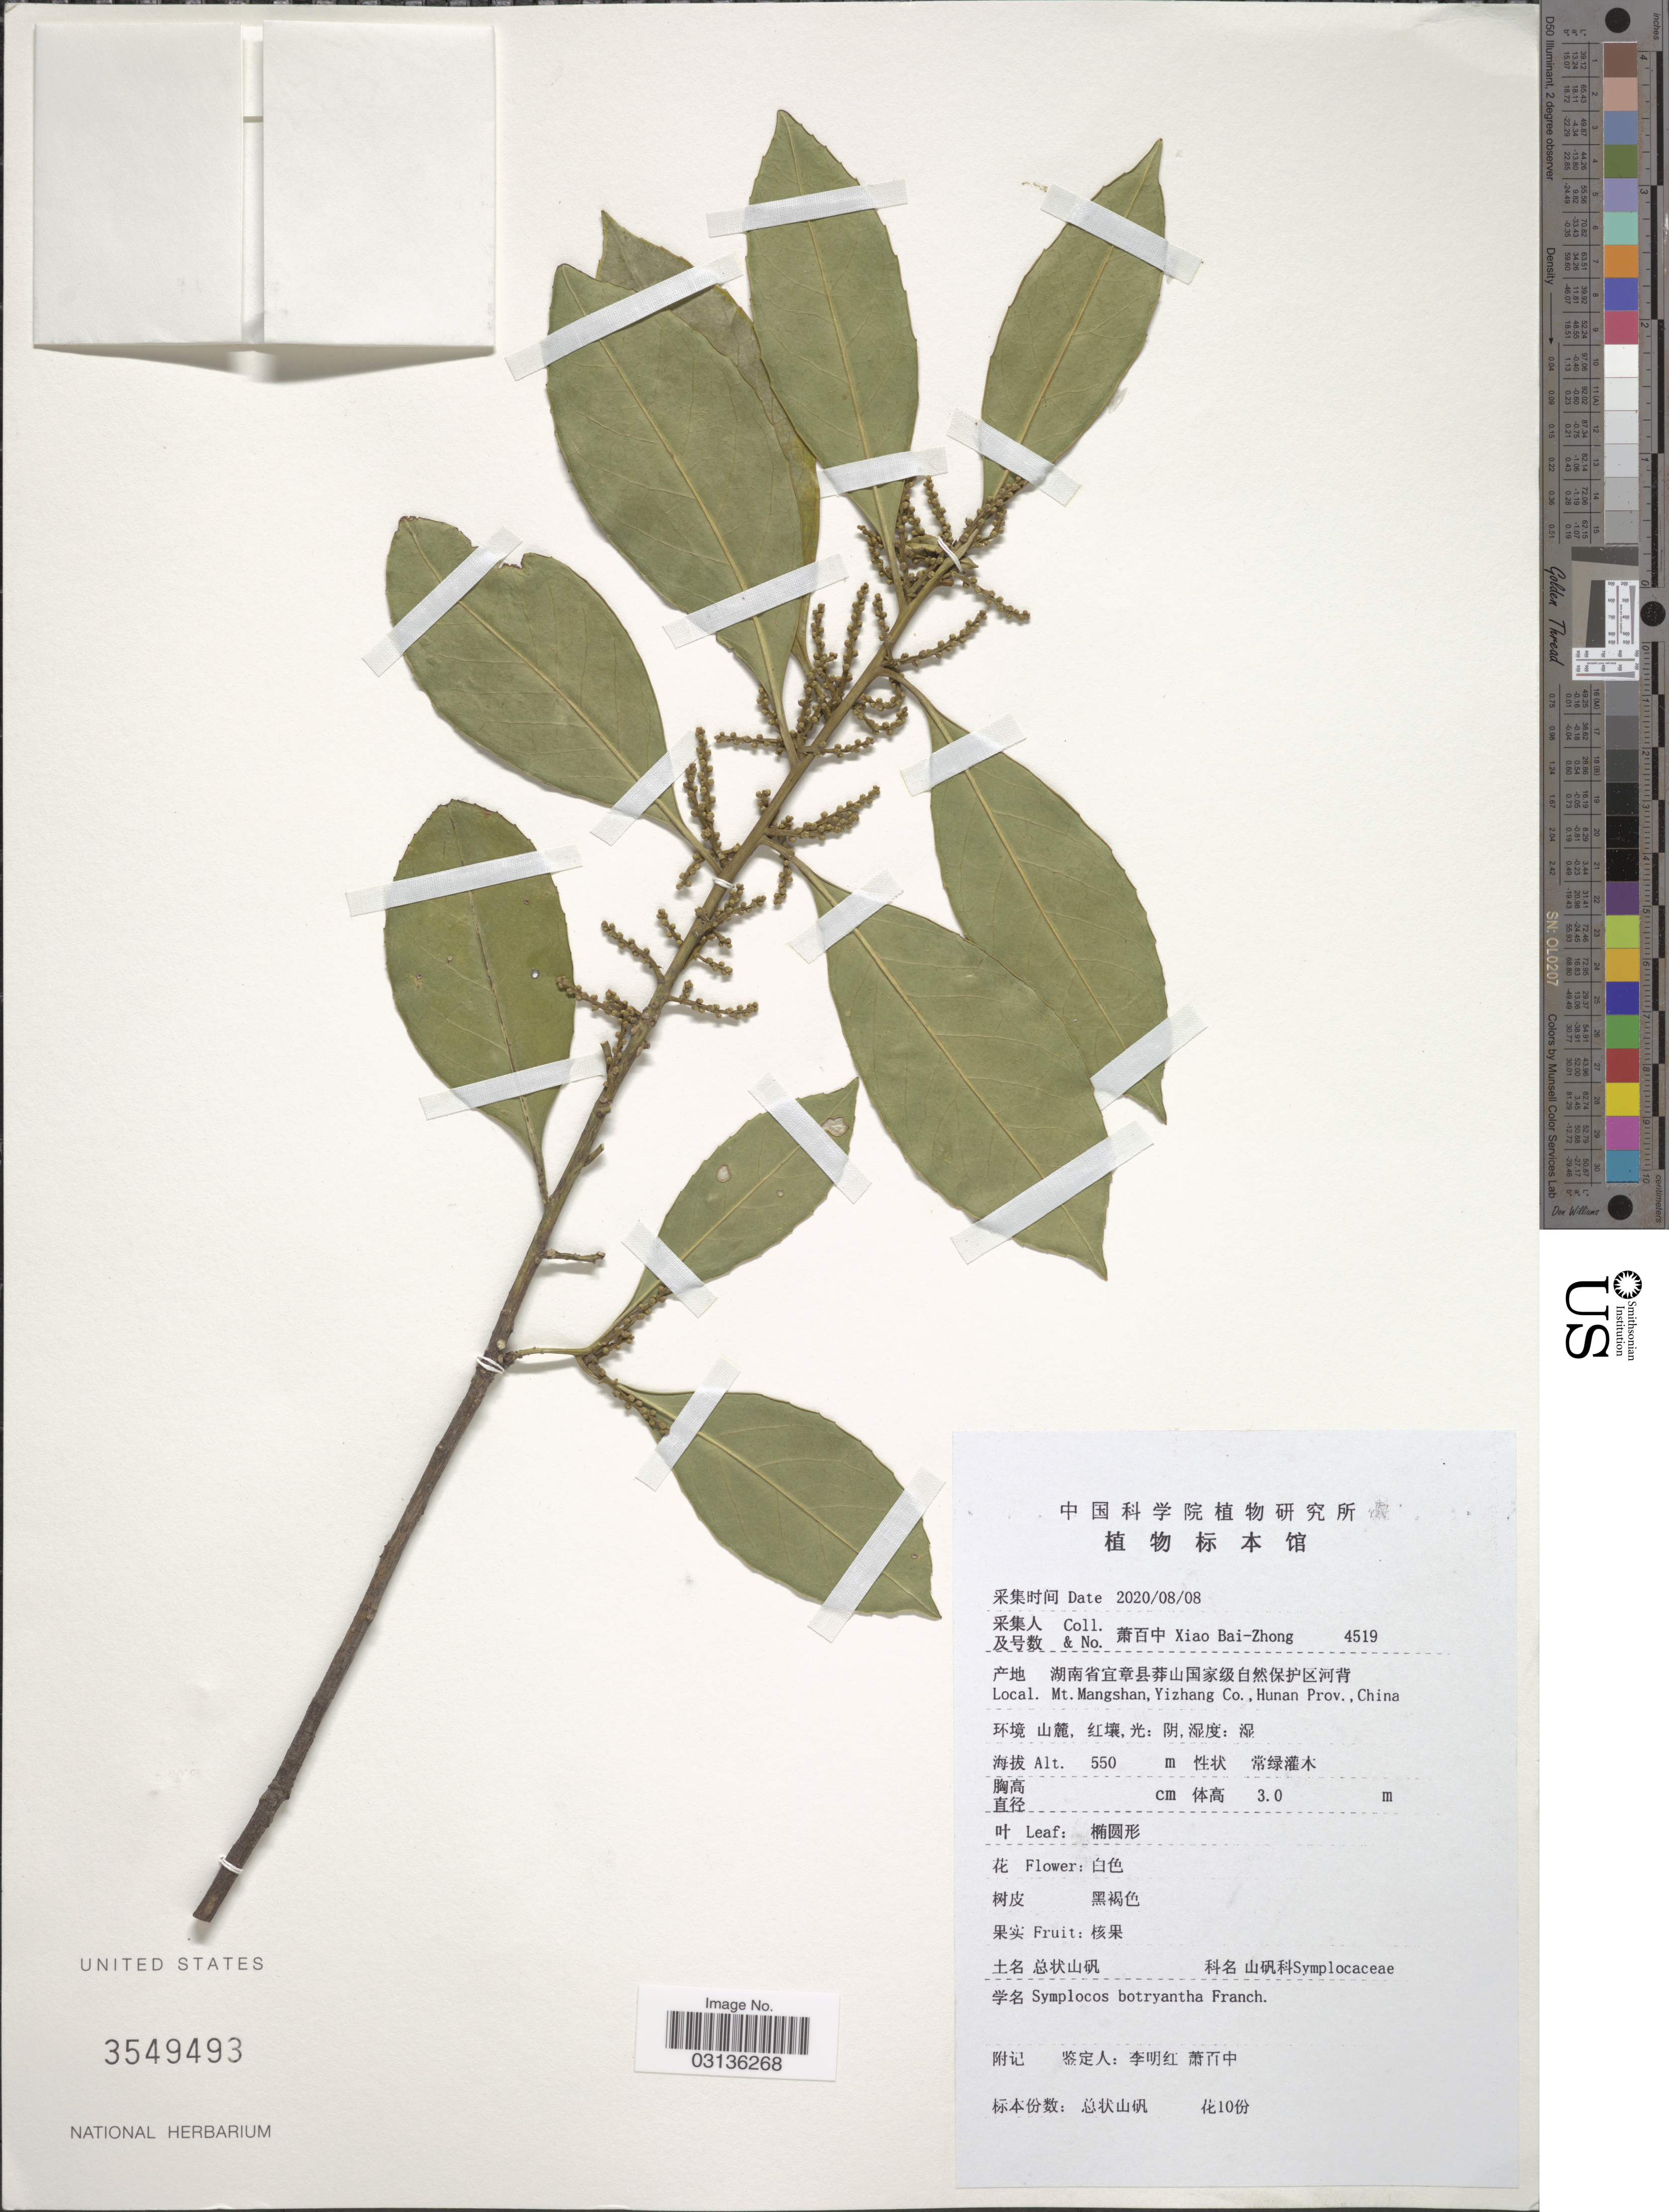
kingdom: Plantae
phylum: Tracheophyta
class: Magnoliopsida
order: Ericales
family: Symplocaceae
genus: Symplocos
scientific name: Symplocos botryantha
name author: Franch.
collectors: B. Z. Xiao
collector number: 4519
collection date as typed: Transcribed d/m/y: 8/8/2020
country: China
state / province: Hunan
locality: Mt. Mangshan, Yizhang Co., Hunan Prov.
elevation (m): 550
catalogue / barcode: US 3549493